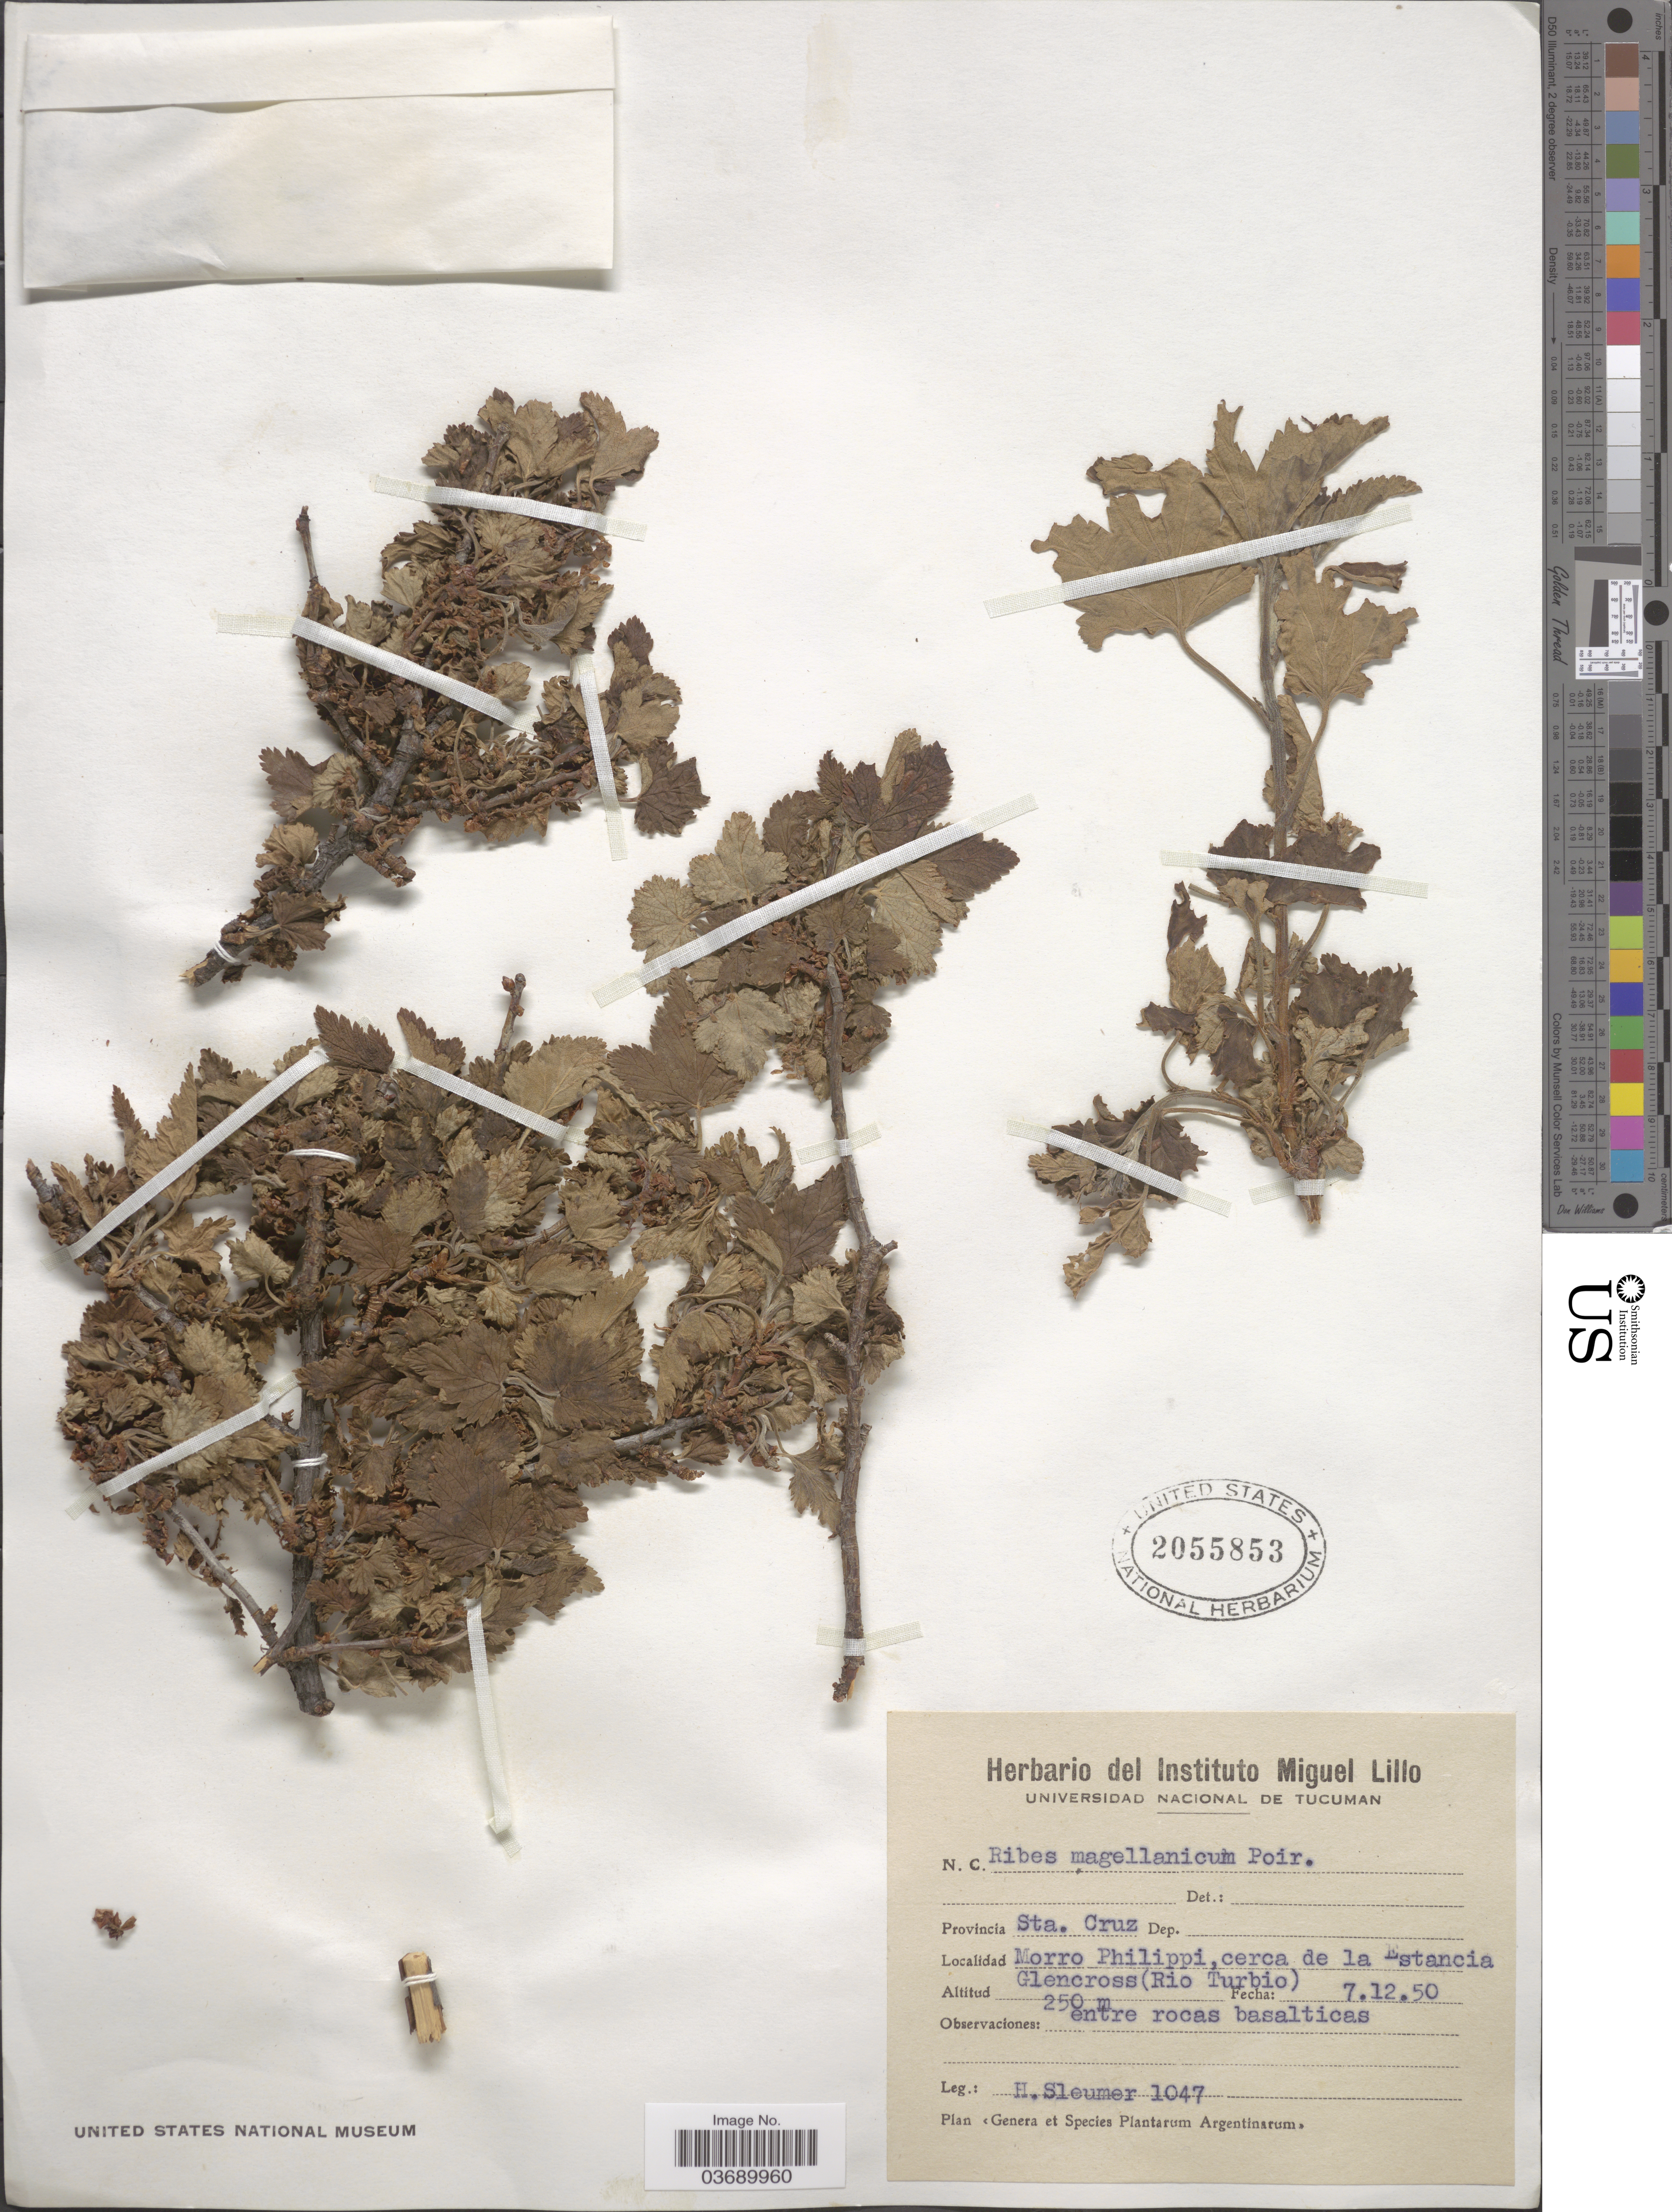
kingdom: Plantae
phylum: Tracheophyta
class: Magnoliopsida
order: Saxifragales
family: Grossulariaceae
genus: Ribes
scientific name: Ribes magellanicum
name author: Poir.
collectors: H. O. Sleumer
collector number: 1047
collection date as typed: Transcribed d/m/y: 7/12/50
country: Argentina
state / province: Santa Cruz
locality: Morro Philippi, cerca de la Estancia Glencross (Rio Turbio).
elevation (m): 250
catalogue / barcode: US 2055853